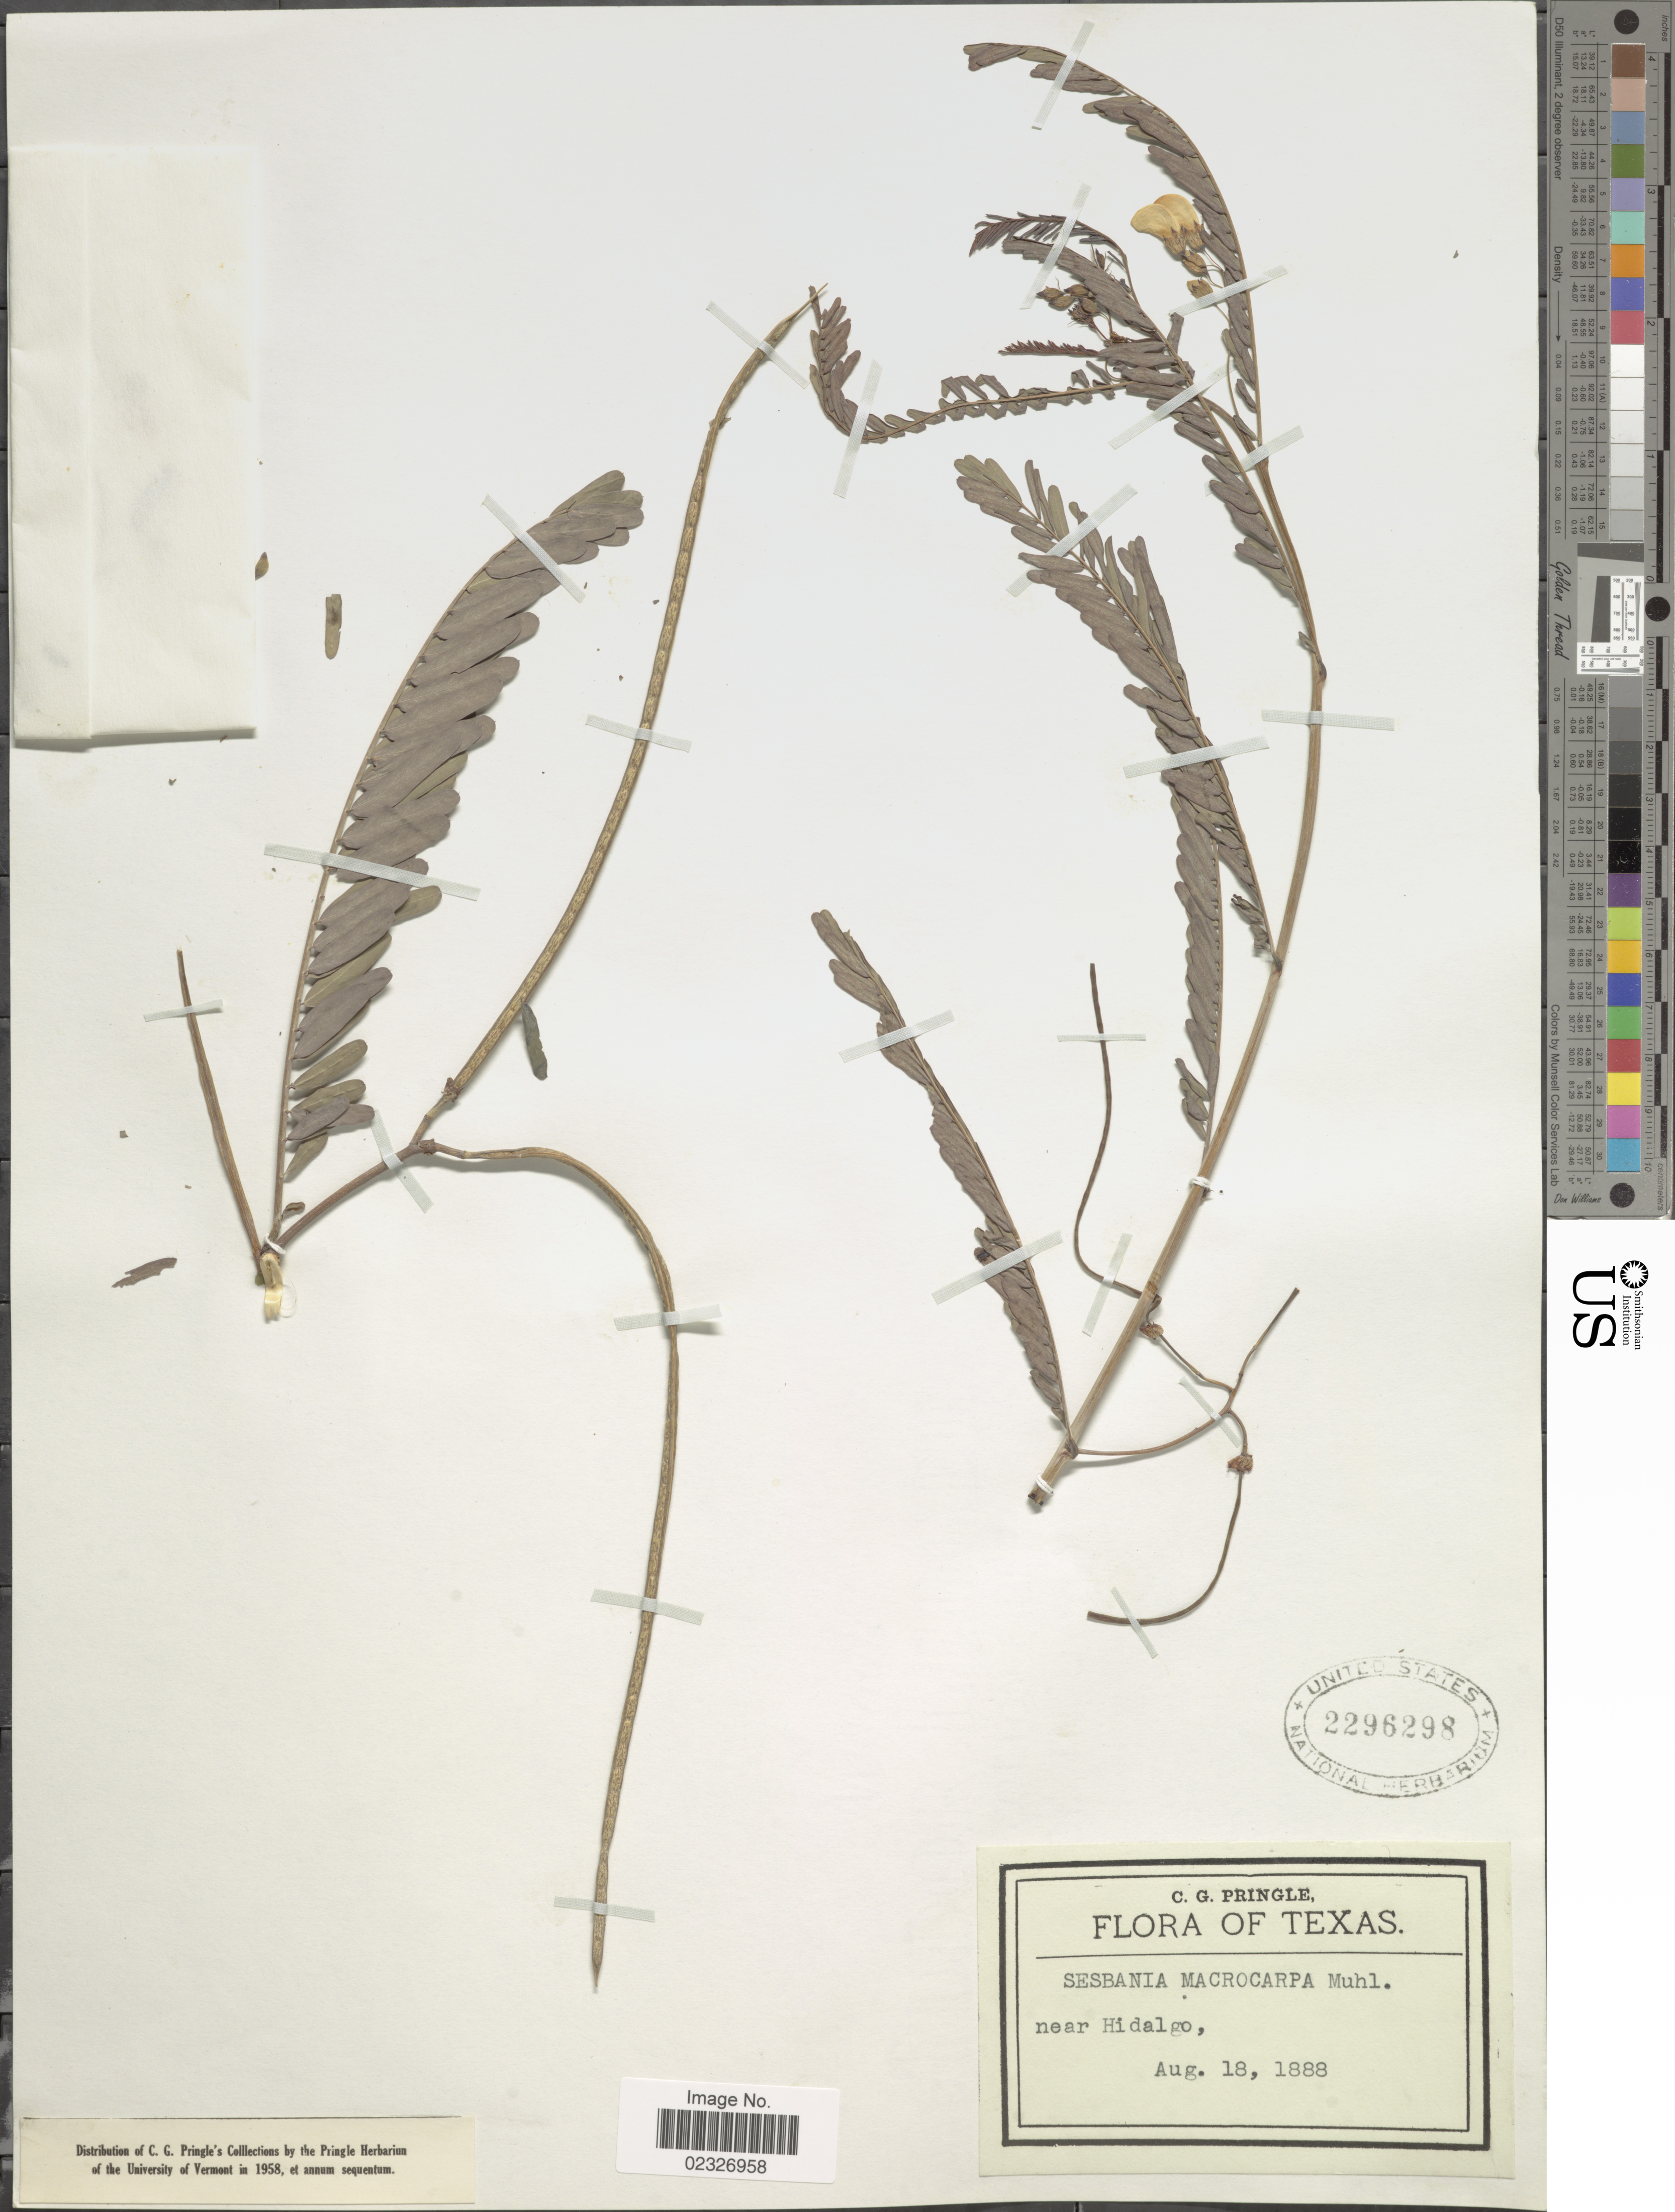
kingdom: Plantae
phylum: Tracheophyta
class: Magnoliopsida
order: Fabales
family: Fabaceae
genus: Sesbania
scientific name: Sesbania exaltata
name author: (Raf.) Cory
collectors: C. G. Pringle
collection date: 1888-08-18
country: United States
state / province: Texas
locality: Near Hidalgo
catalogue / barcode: US 2296298